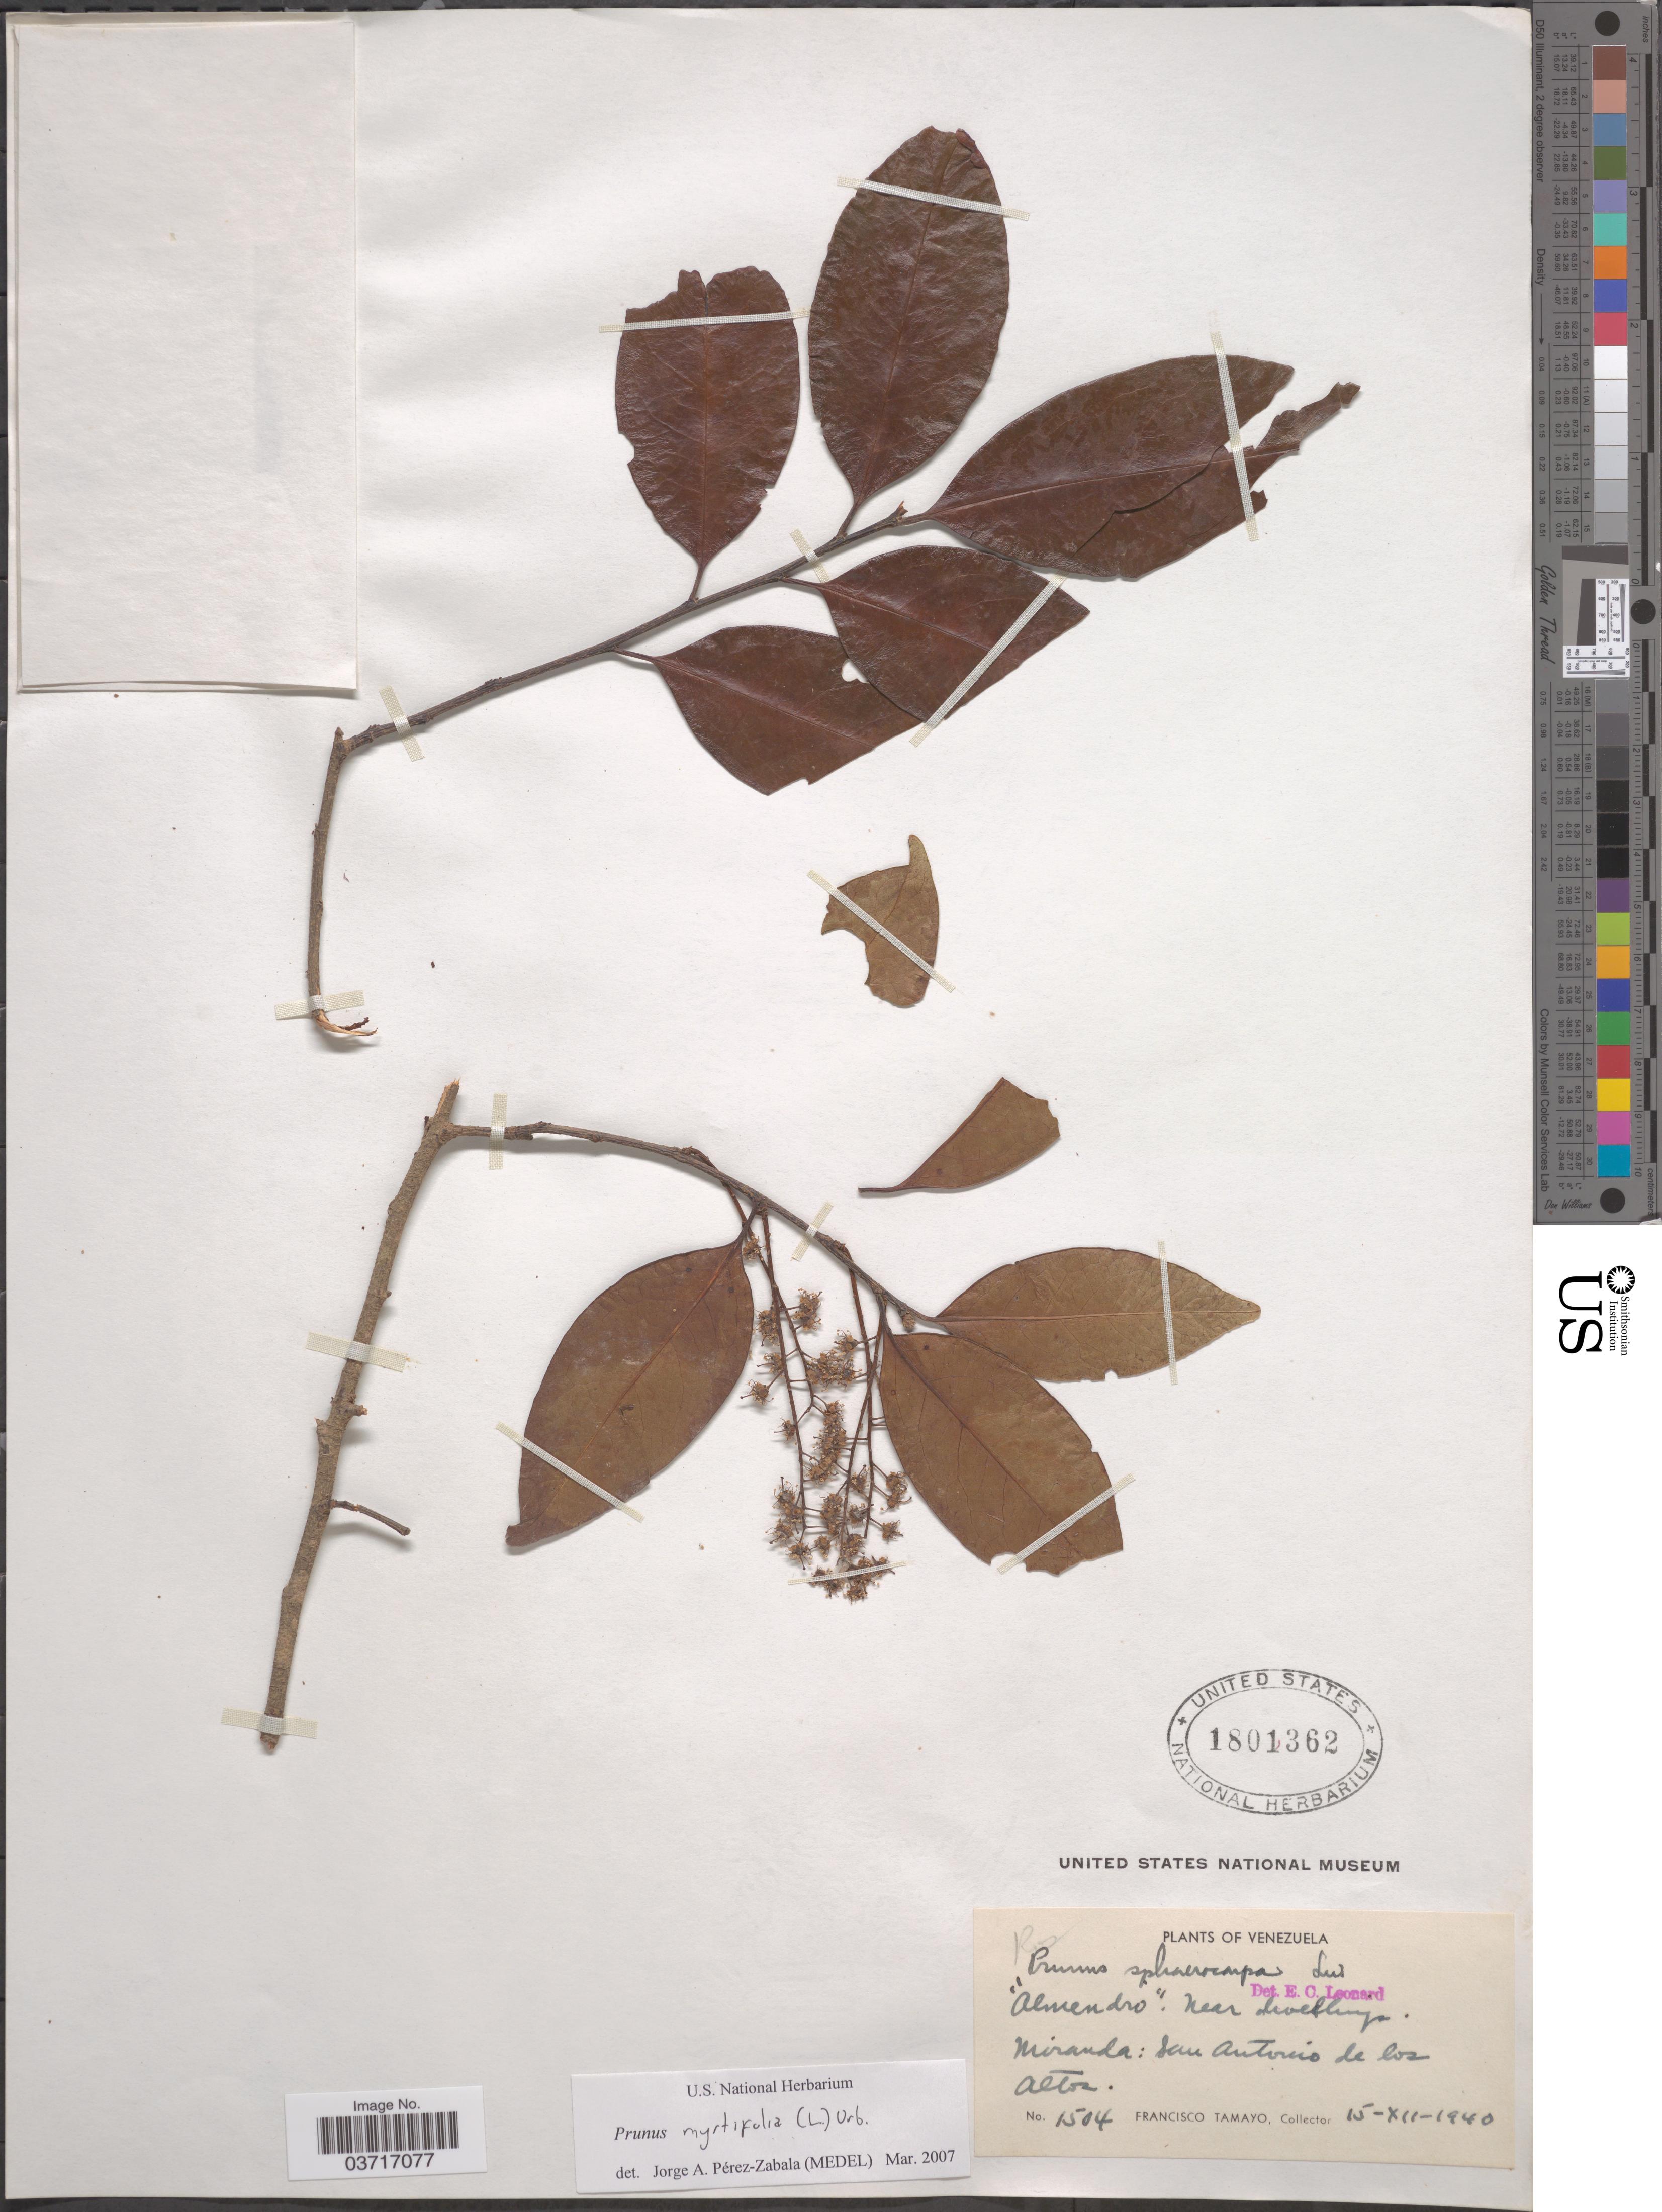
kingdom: Plantae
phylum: Tracheophyta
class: Magnoliopsida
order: Rosales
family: Rosaceae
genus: Prunus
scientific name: Prunus myrtifolia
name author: (L.) Urb.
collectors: F. Tamayo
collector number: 1504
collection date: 1940-12-15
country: Venezuela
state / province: Miranda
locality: San Antonio de los Altoz.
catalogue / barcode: US 1801362